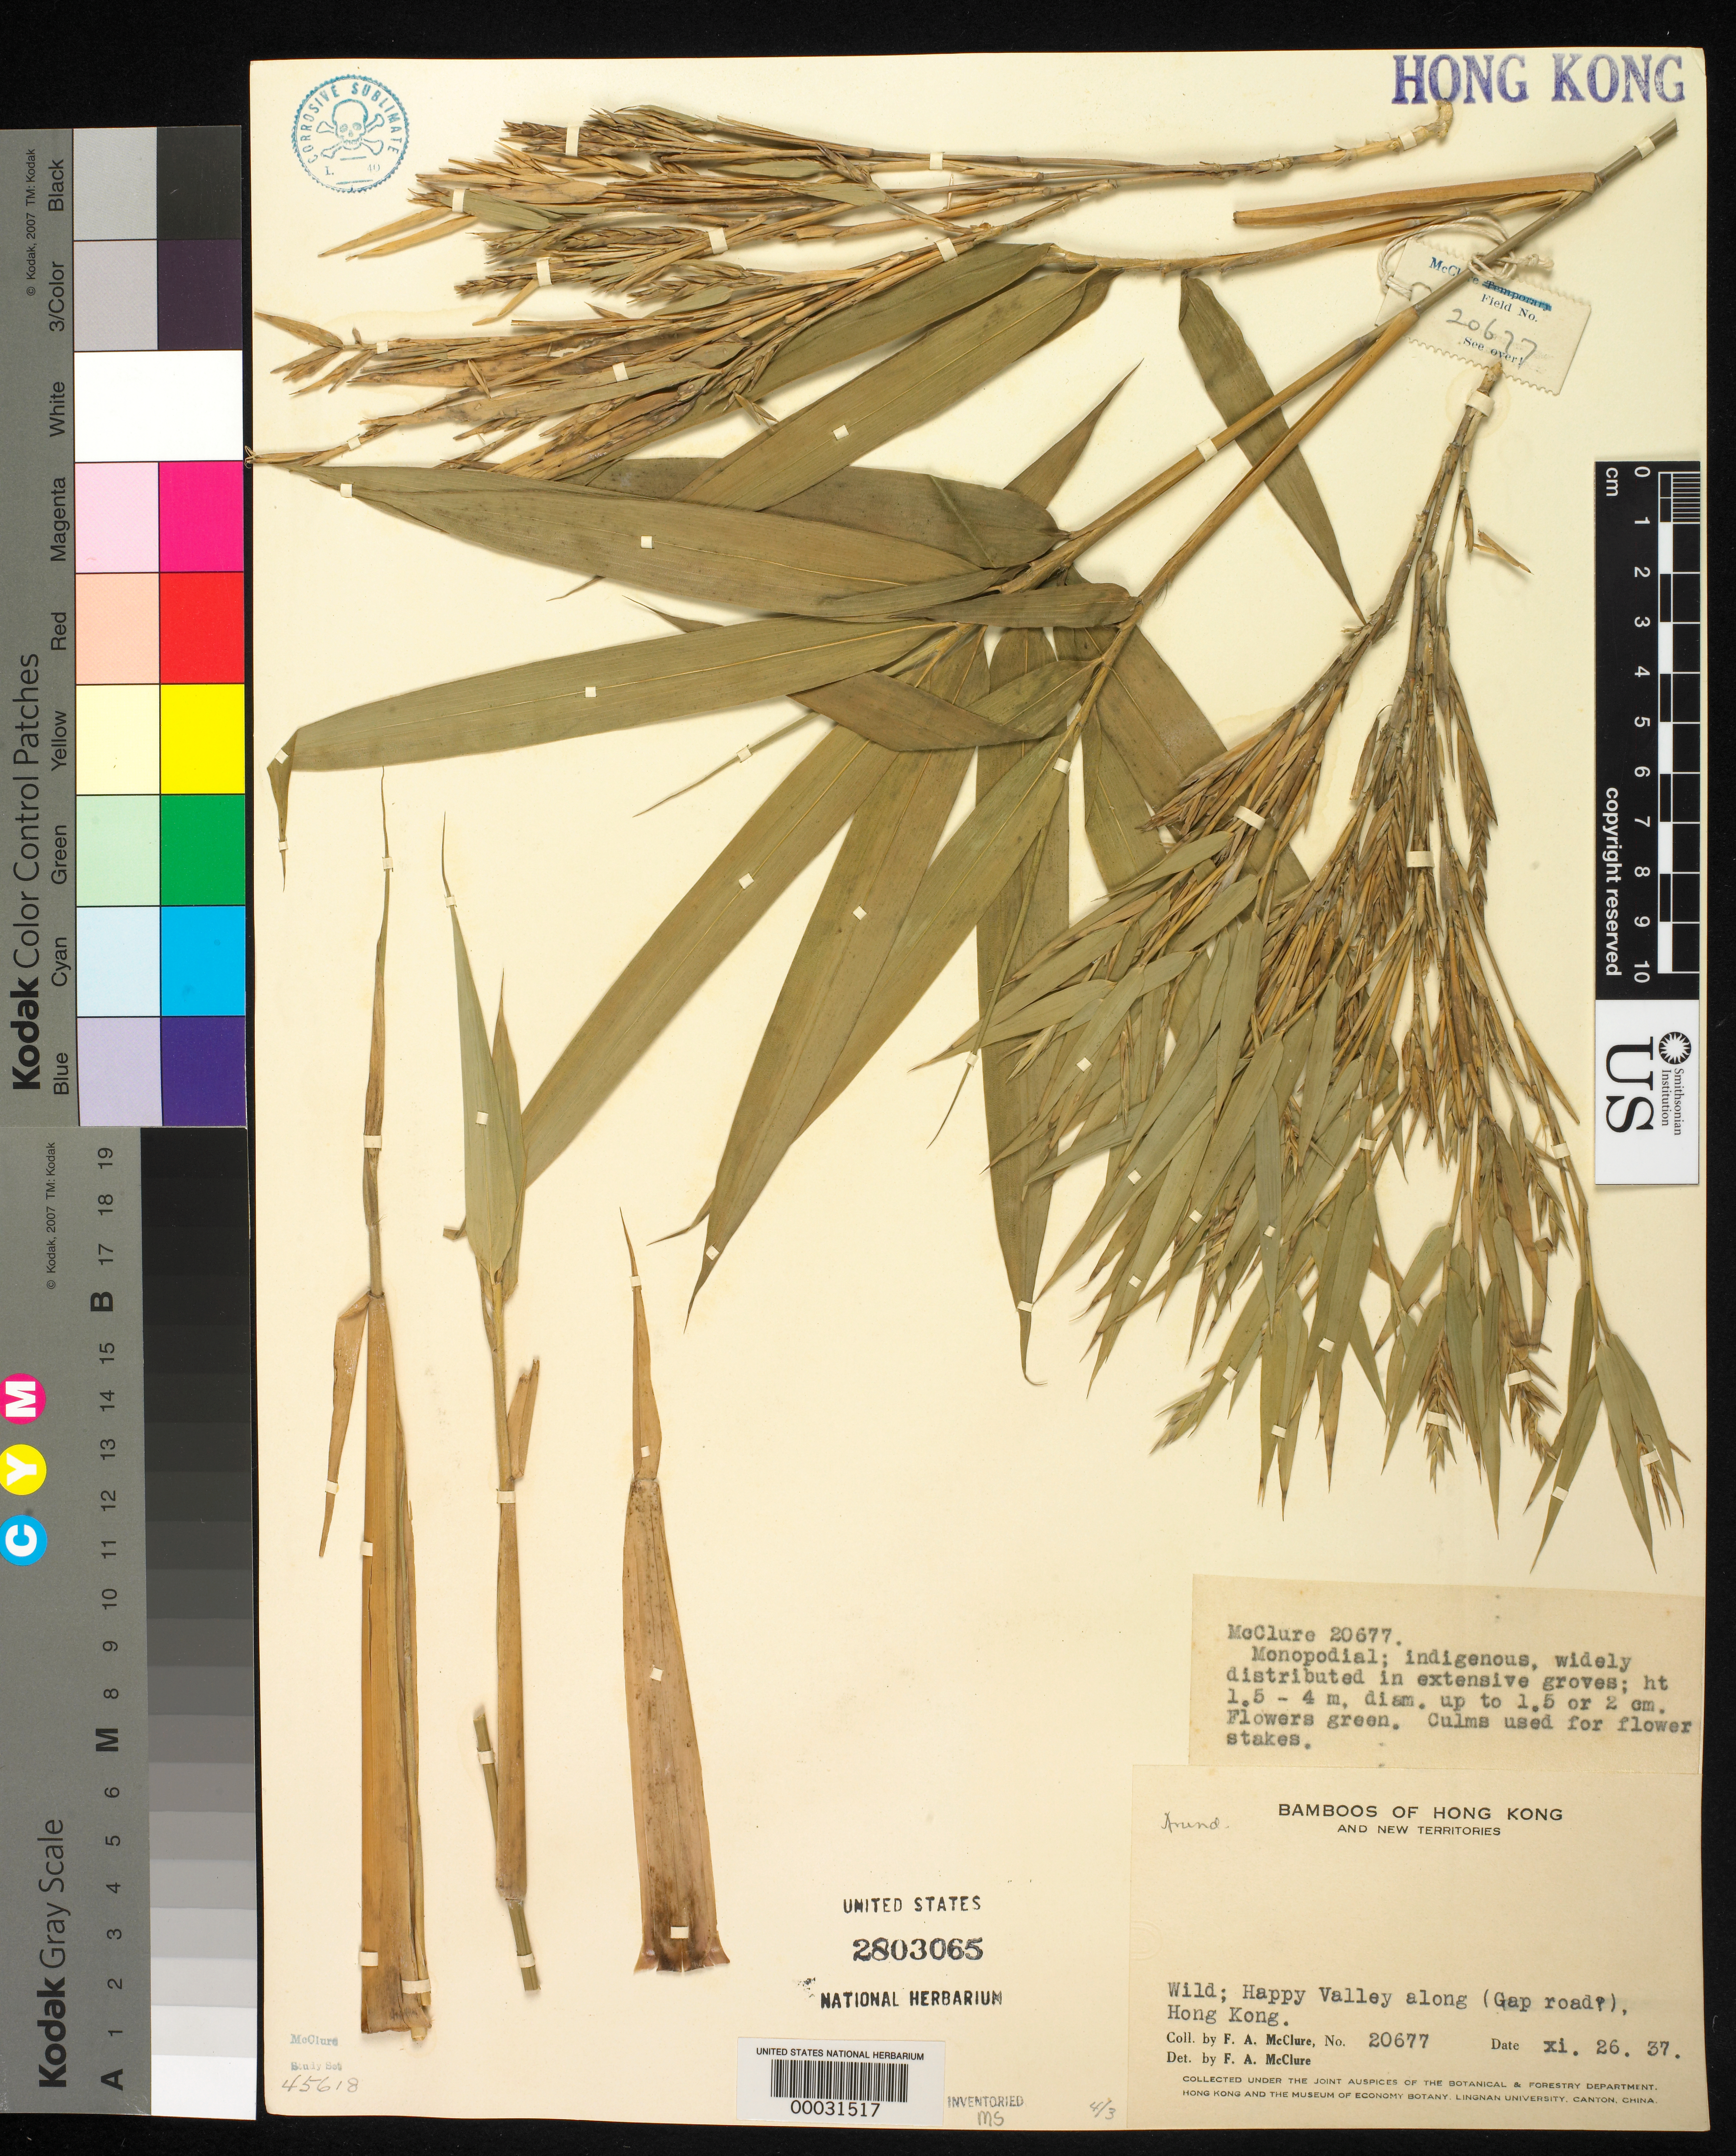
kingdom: Plantae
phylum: Tracheophyta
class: Liliopsida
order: Poales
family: Poaceae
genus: Arundinaria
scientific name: Arundinaria sp.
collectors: F. A. McClure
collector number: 20677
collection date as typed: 26 Nov 1937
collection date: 1937-11-26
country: China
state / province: Hong Kong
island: Hong Kong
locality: Happy valley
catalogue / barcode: US 2803065